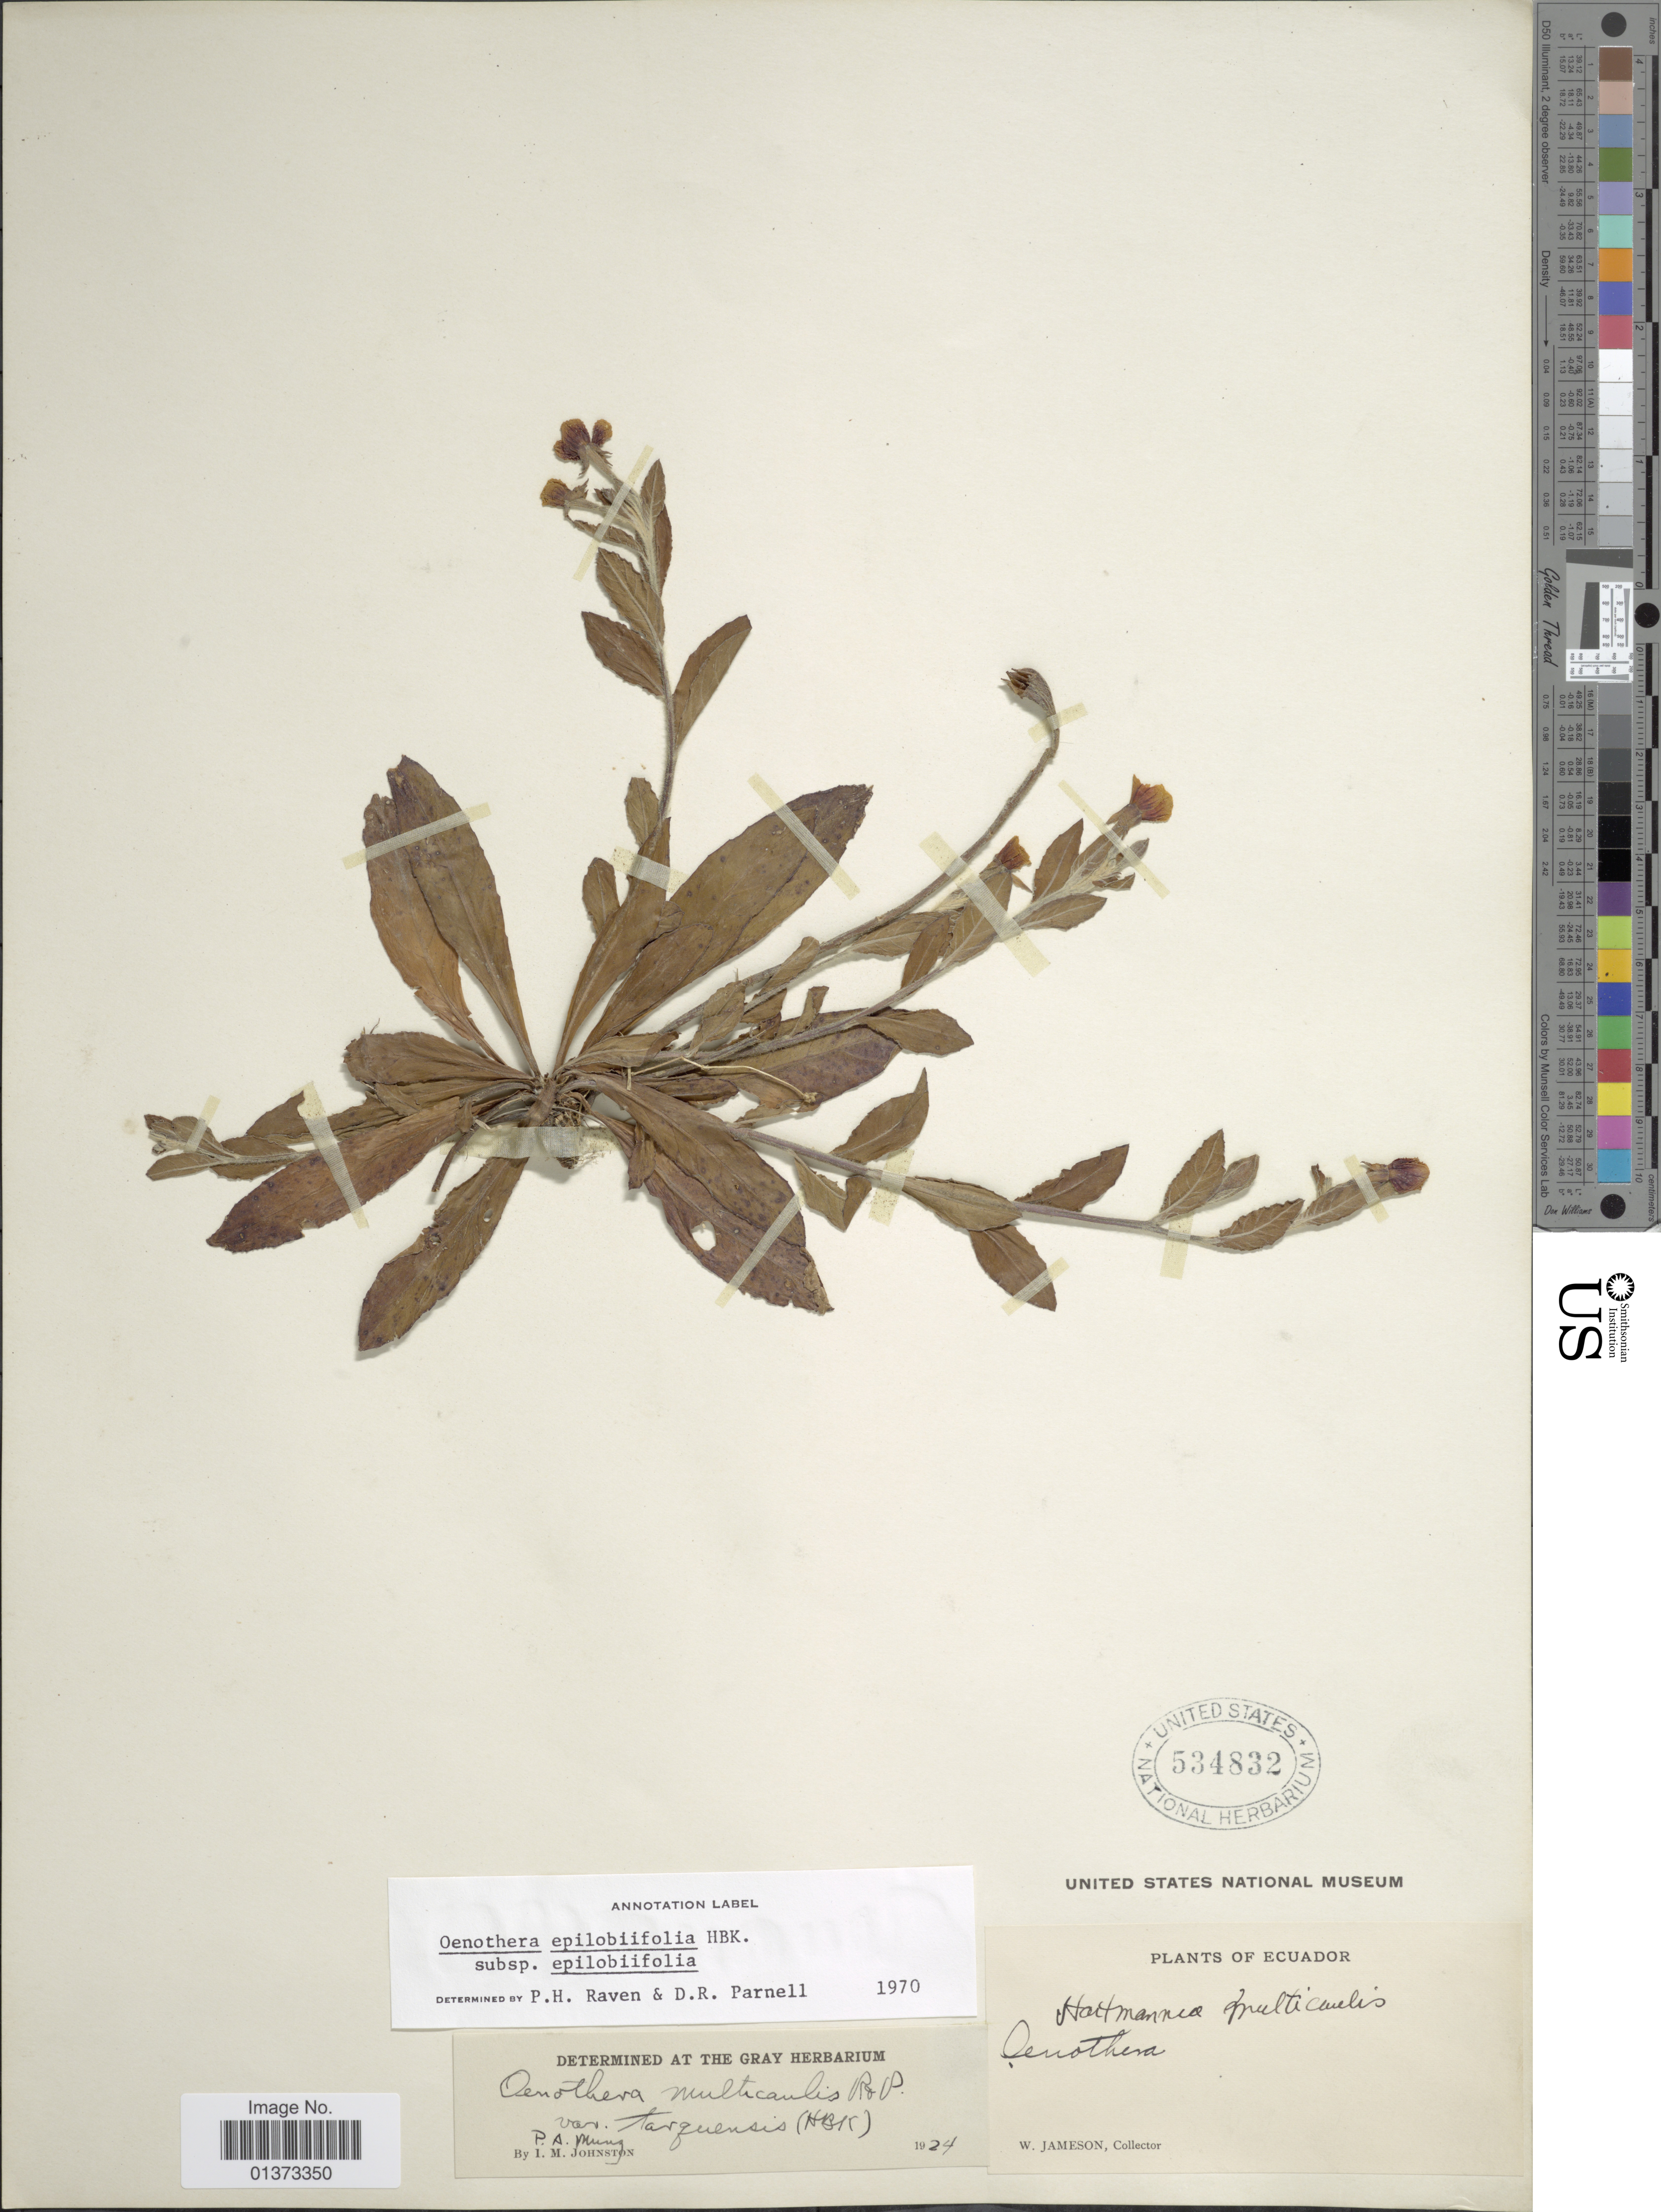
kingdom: Plantae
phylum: Tracheophyta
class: Magnoliopsida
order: Myrtales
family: Onagraceae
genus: Oenothera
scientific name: Oenothera epilobiifolia subsp. epilobiifolia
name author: Kunth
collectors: W. Jameson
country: Ecuador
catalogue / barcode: US 534832